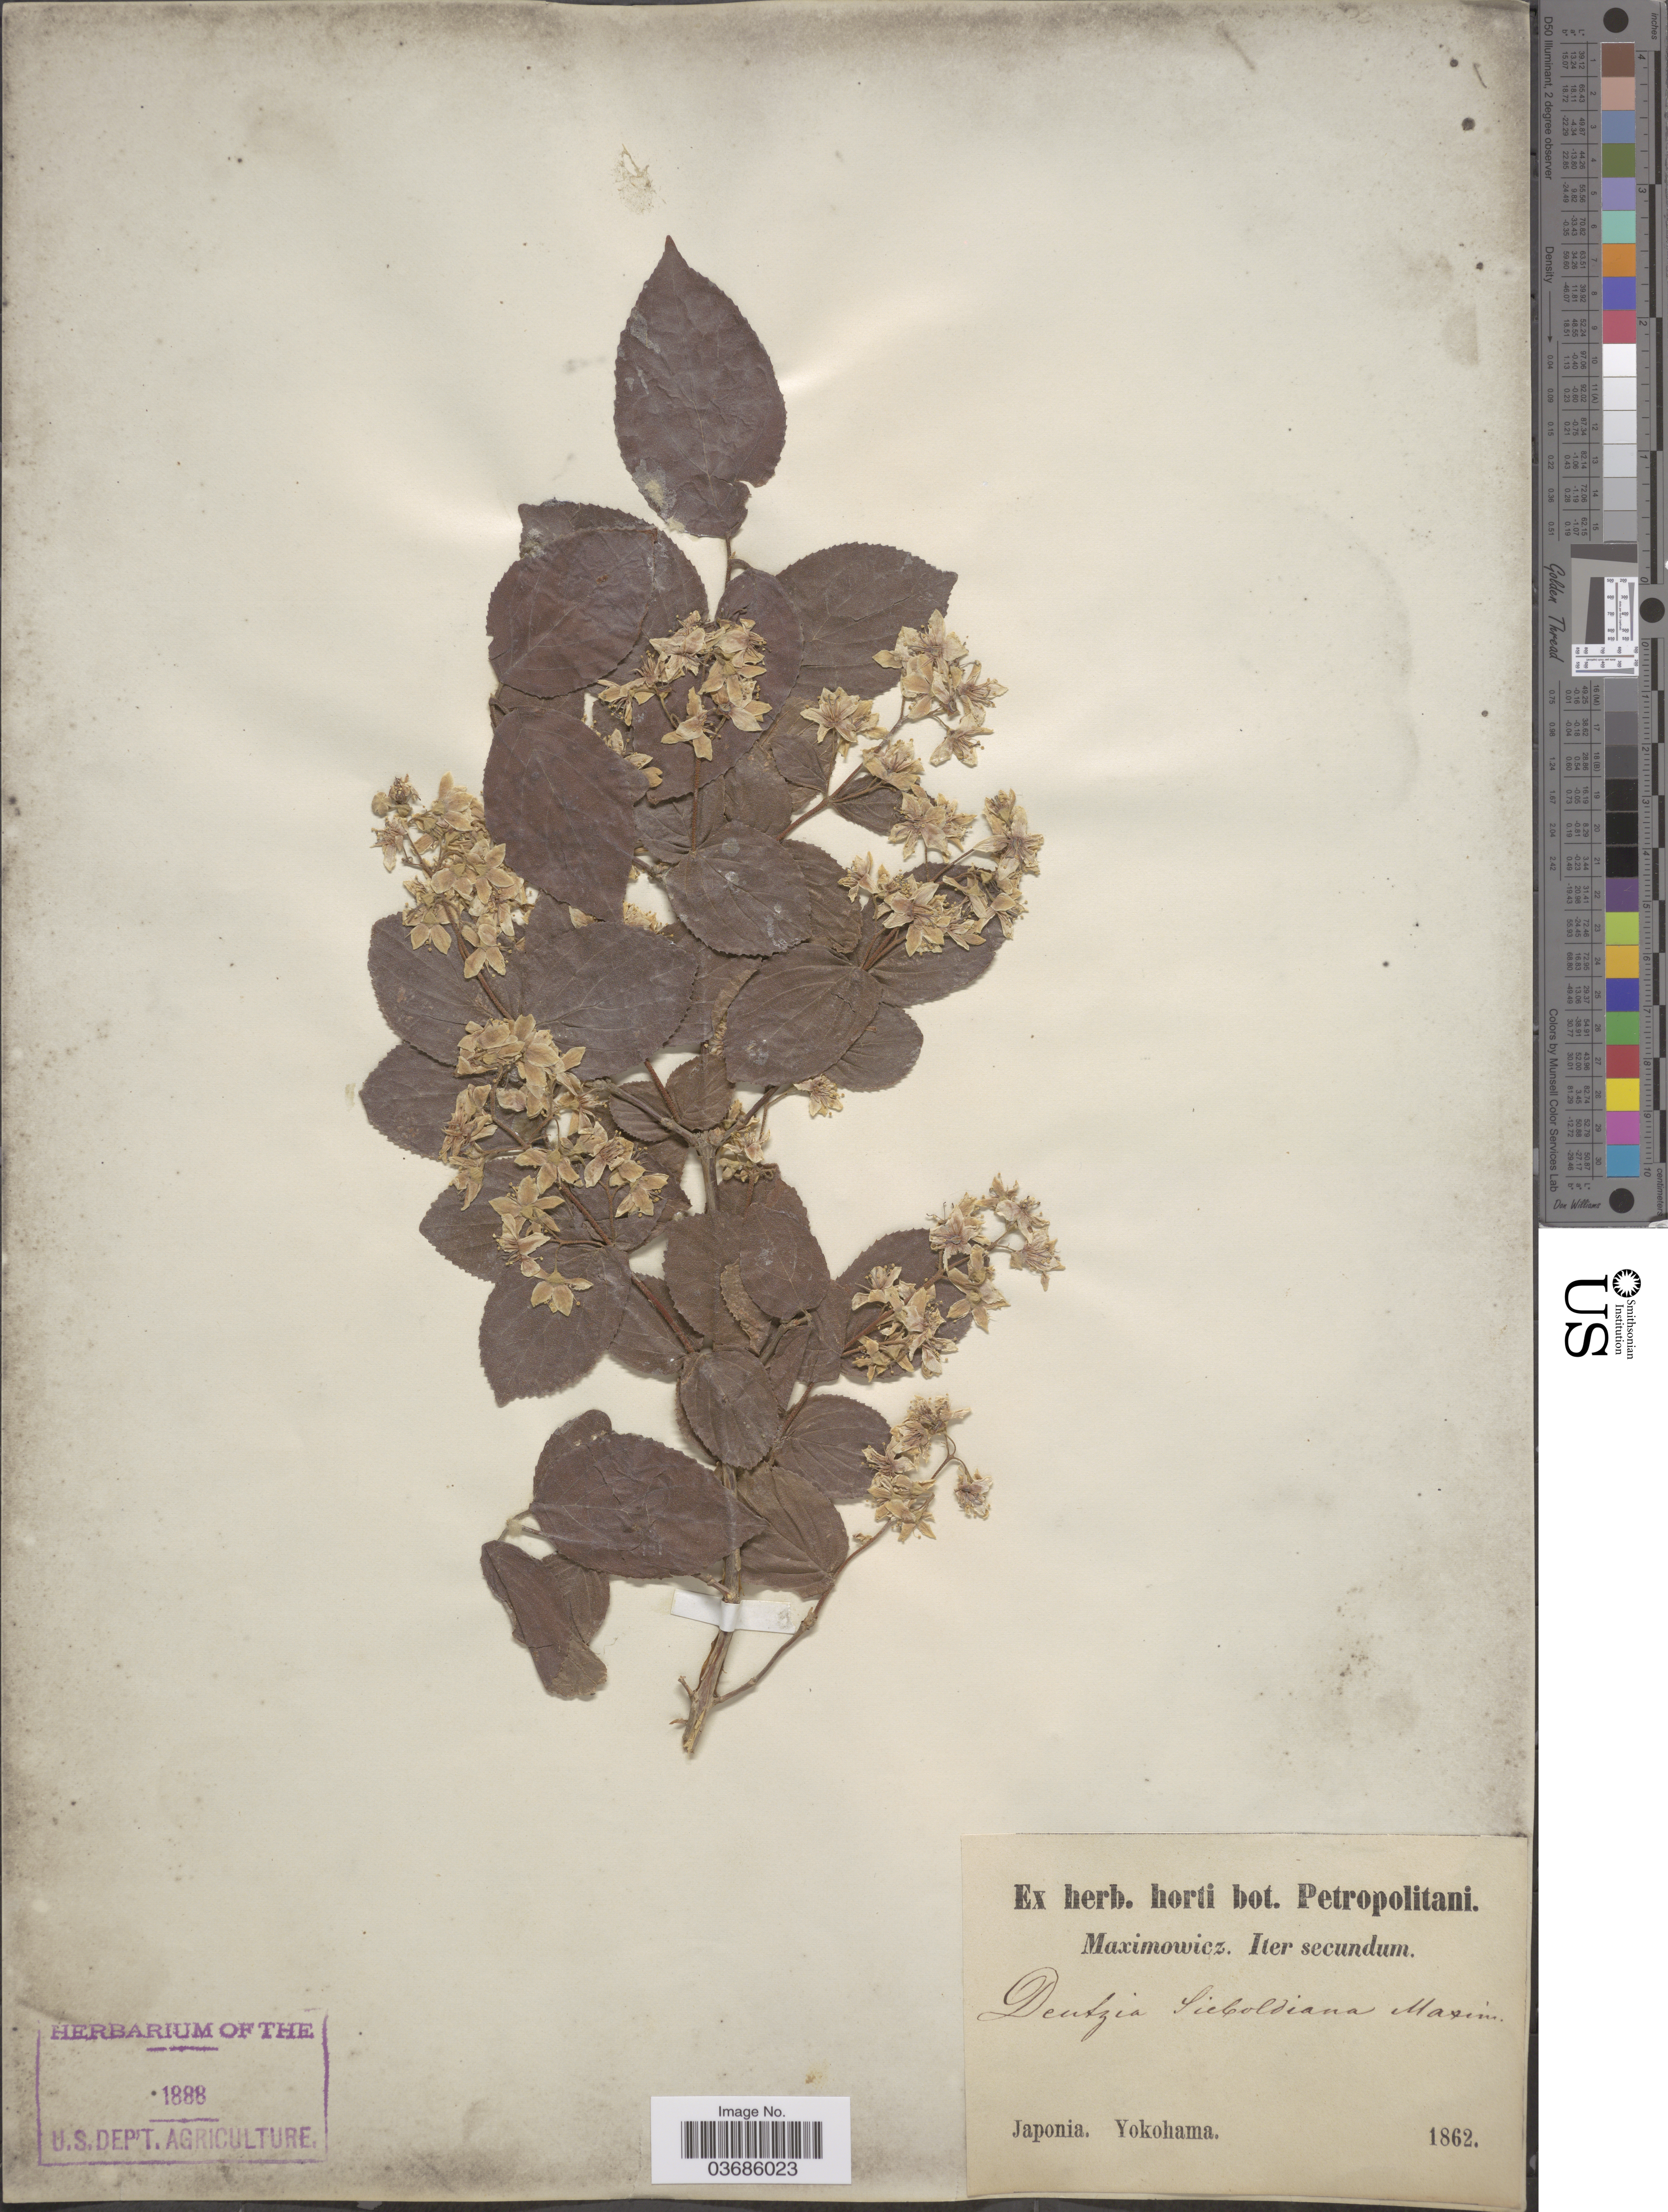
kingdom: Plantae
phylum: Tracheophyta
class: Magnoliopsida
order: Cornales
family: Hydrangeaceae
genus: Deutzia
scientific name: Deutzia sieboldiana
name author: Maxim.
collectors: Maximowicz, --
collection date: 1862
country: Japan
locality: Iter secundum. Yokohama.